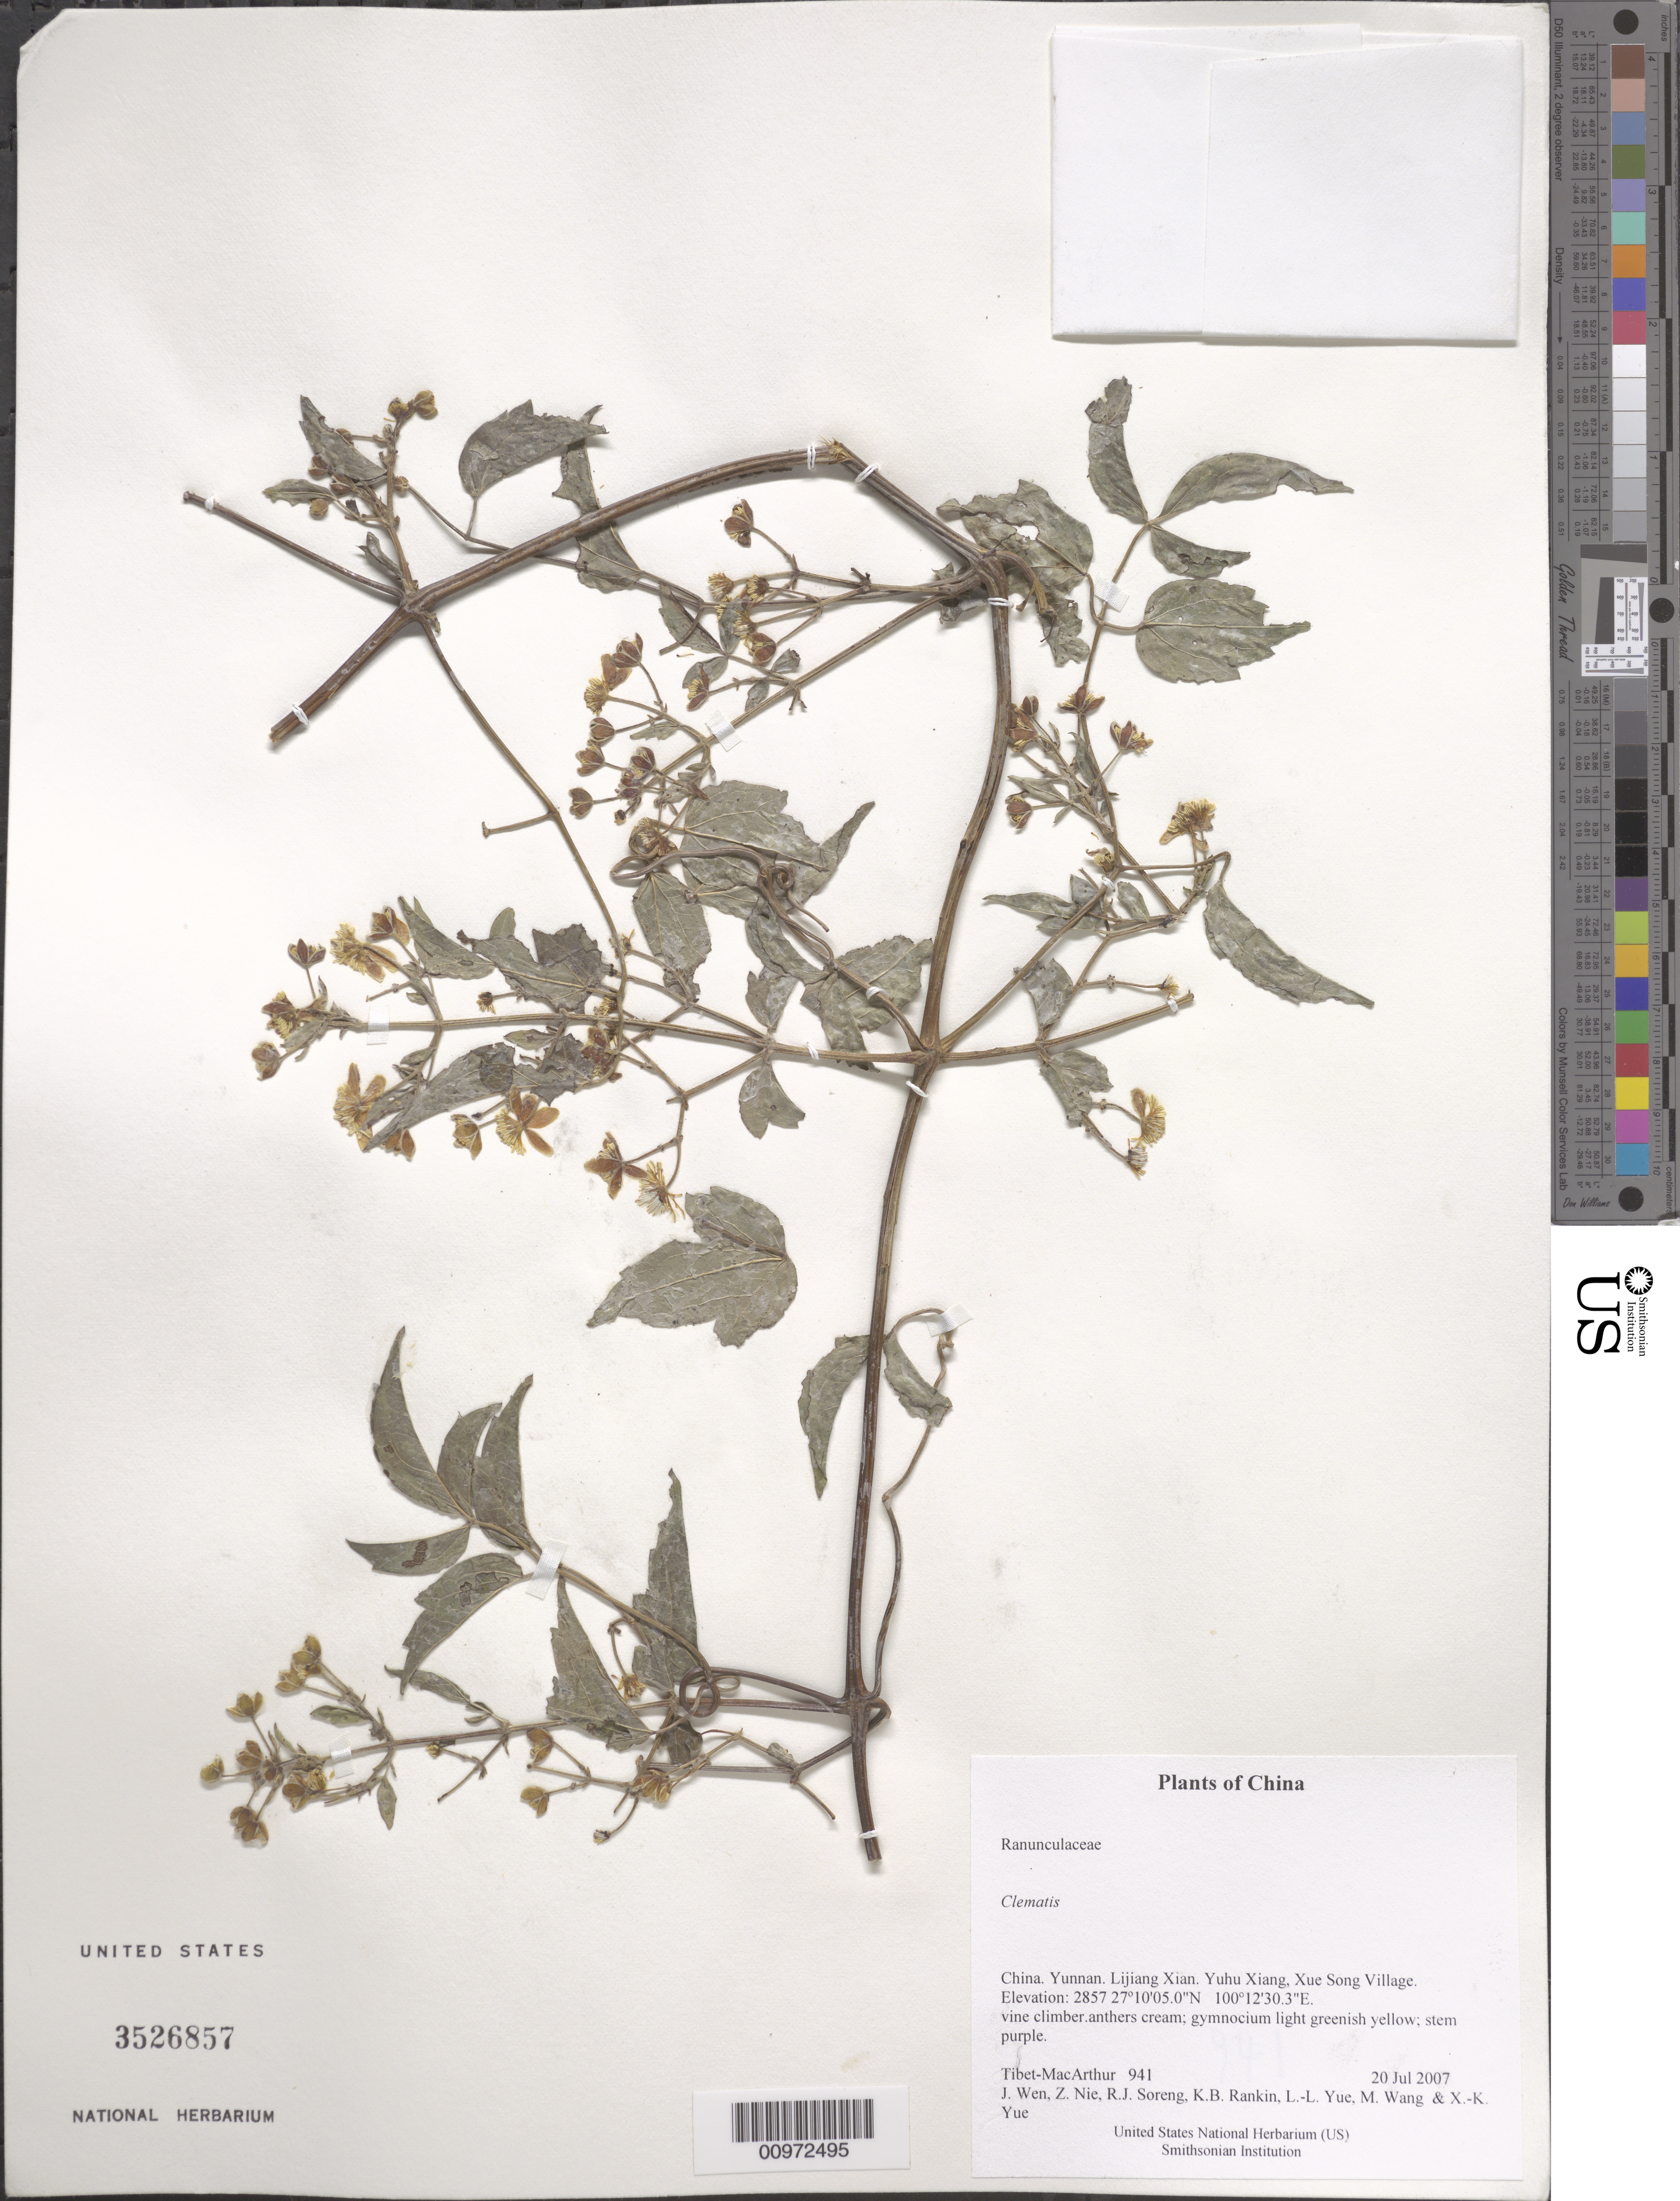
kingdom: Plantae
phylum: Tracheophyta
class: Magnoliopsida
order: Ranunculales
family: Ranunculaceae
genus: Clematis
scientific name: Clematis sp.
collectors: Tibet-MacArthur, J. Wen, Z. Nie, R. J. Soreng, K. Rankin, L. Yue, M. Wang & X. Yue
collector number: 941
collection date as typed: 20 Jul 2007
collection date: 2007-07-20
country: China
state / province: Yunnan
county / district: Lijiang Xian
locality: Yuhu Xiang, Xue Song Village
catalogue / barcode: US 3526857